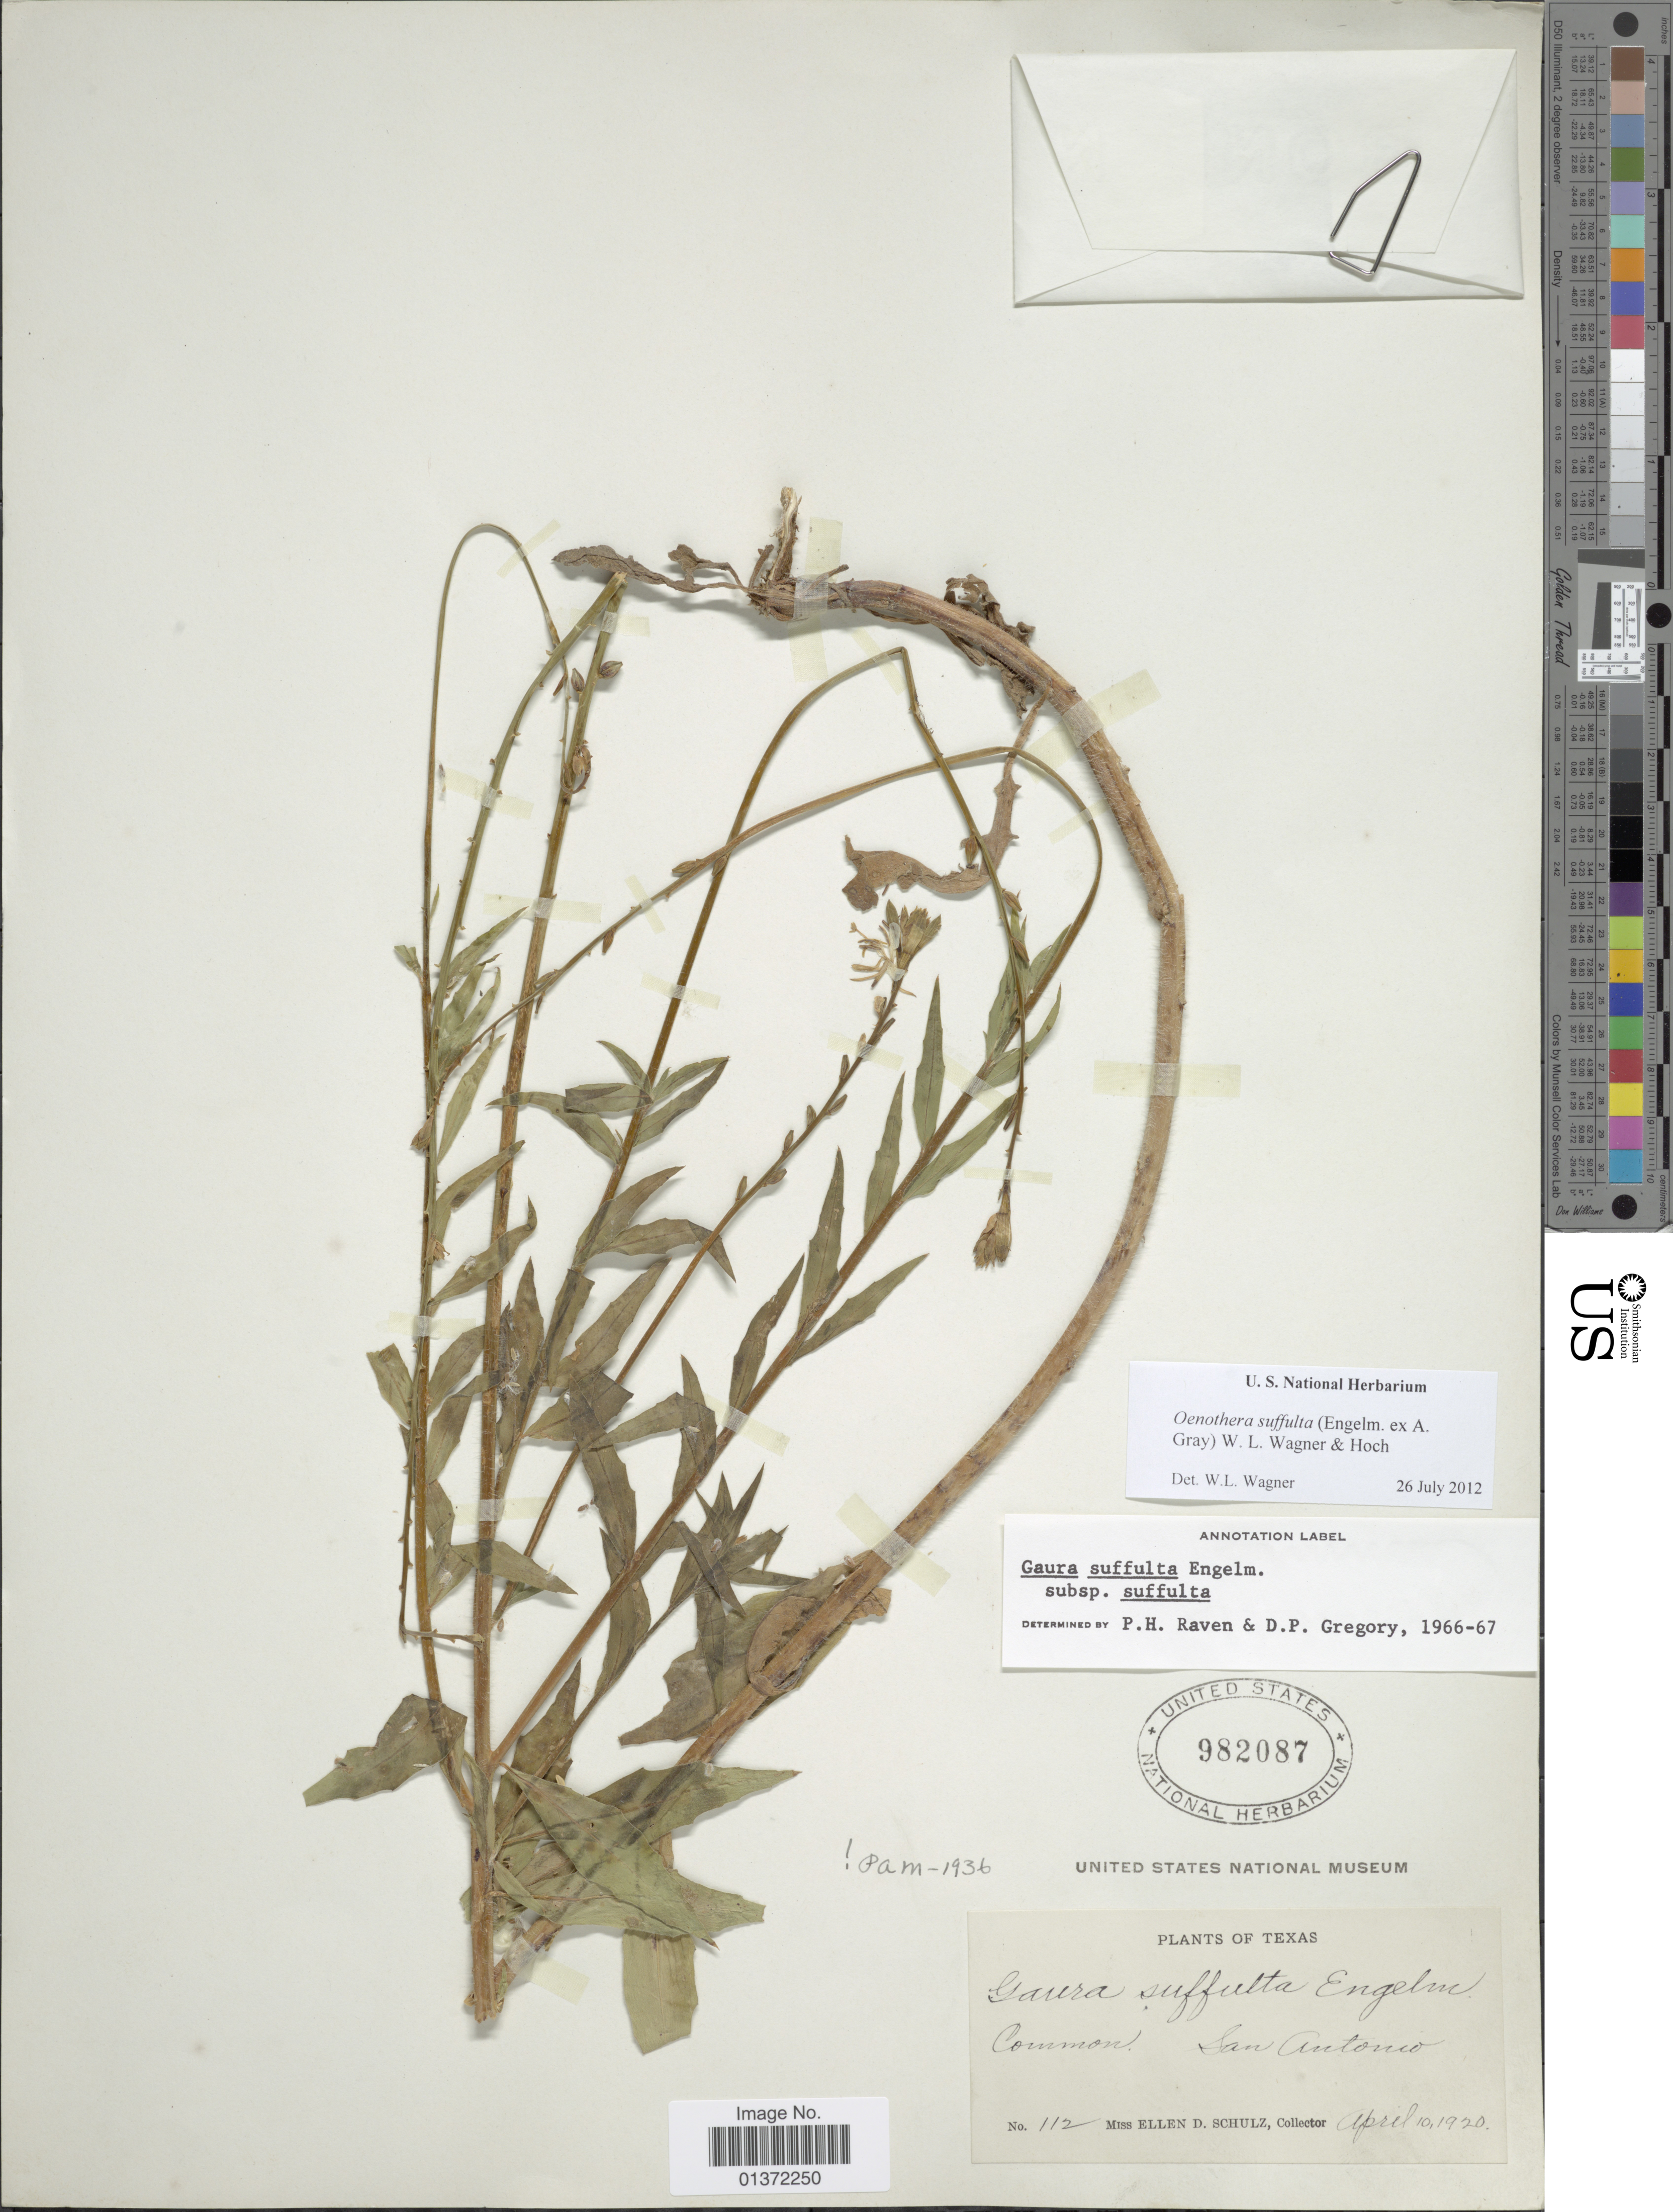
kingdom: Plantae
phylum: Tracheophyta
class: Magnoliopsida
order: Myrtales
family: Onagraceae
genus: Oenothera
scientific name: Oenothera suffulta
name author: (Engelm. ex A. Gray) W.L. Wagner & Hoch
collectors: E. D. Schulz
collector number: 112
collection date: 1920-04-10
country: United States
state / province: Texas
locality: San Antonio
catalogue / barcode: US 982087